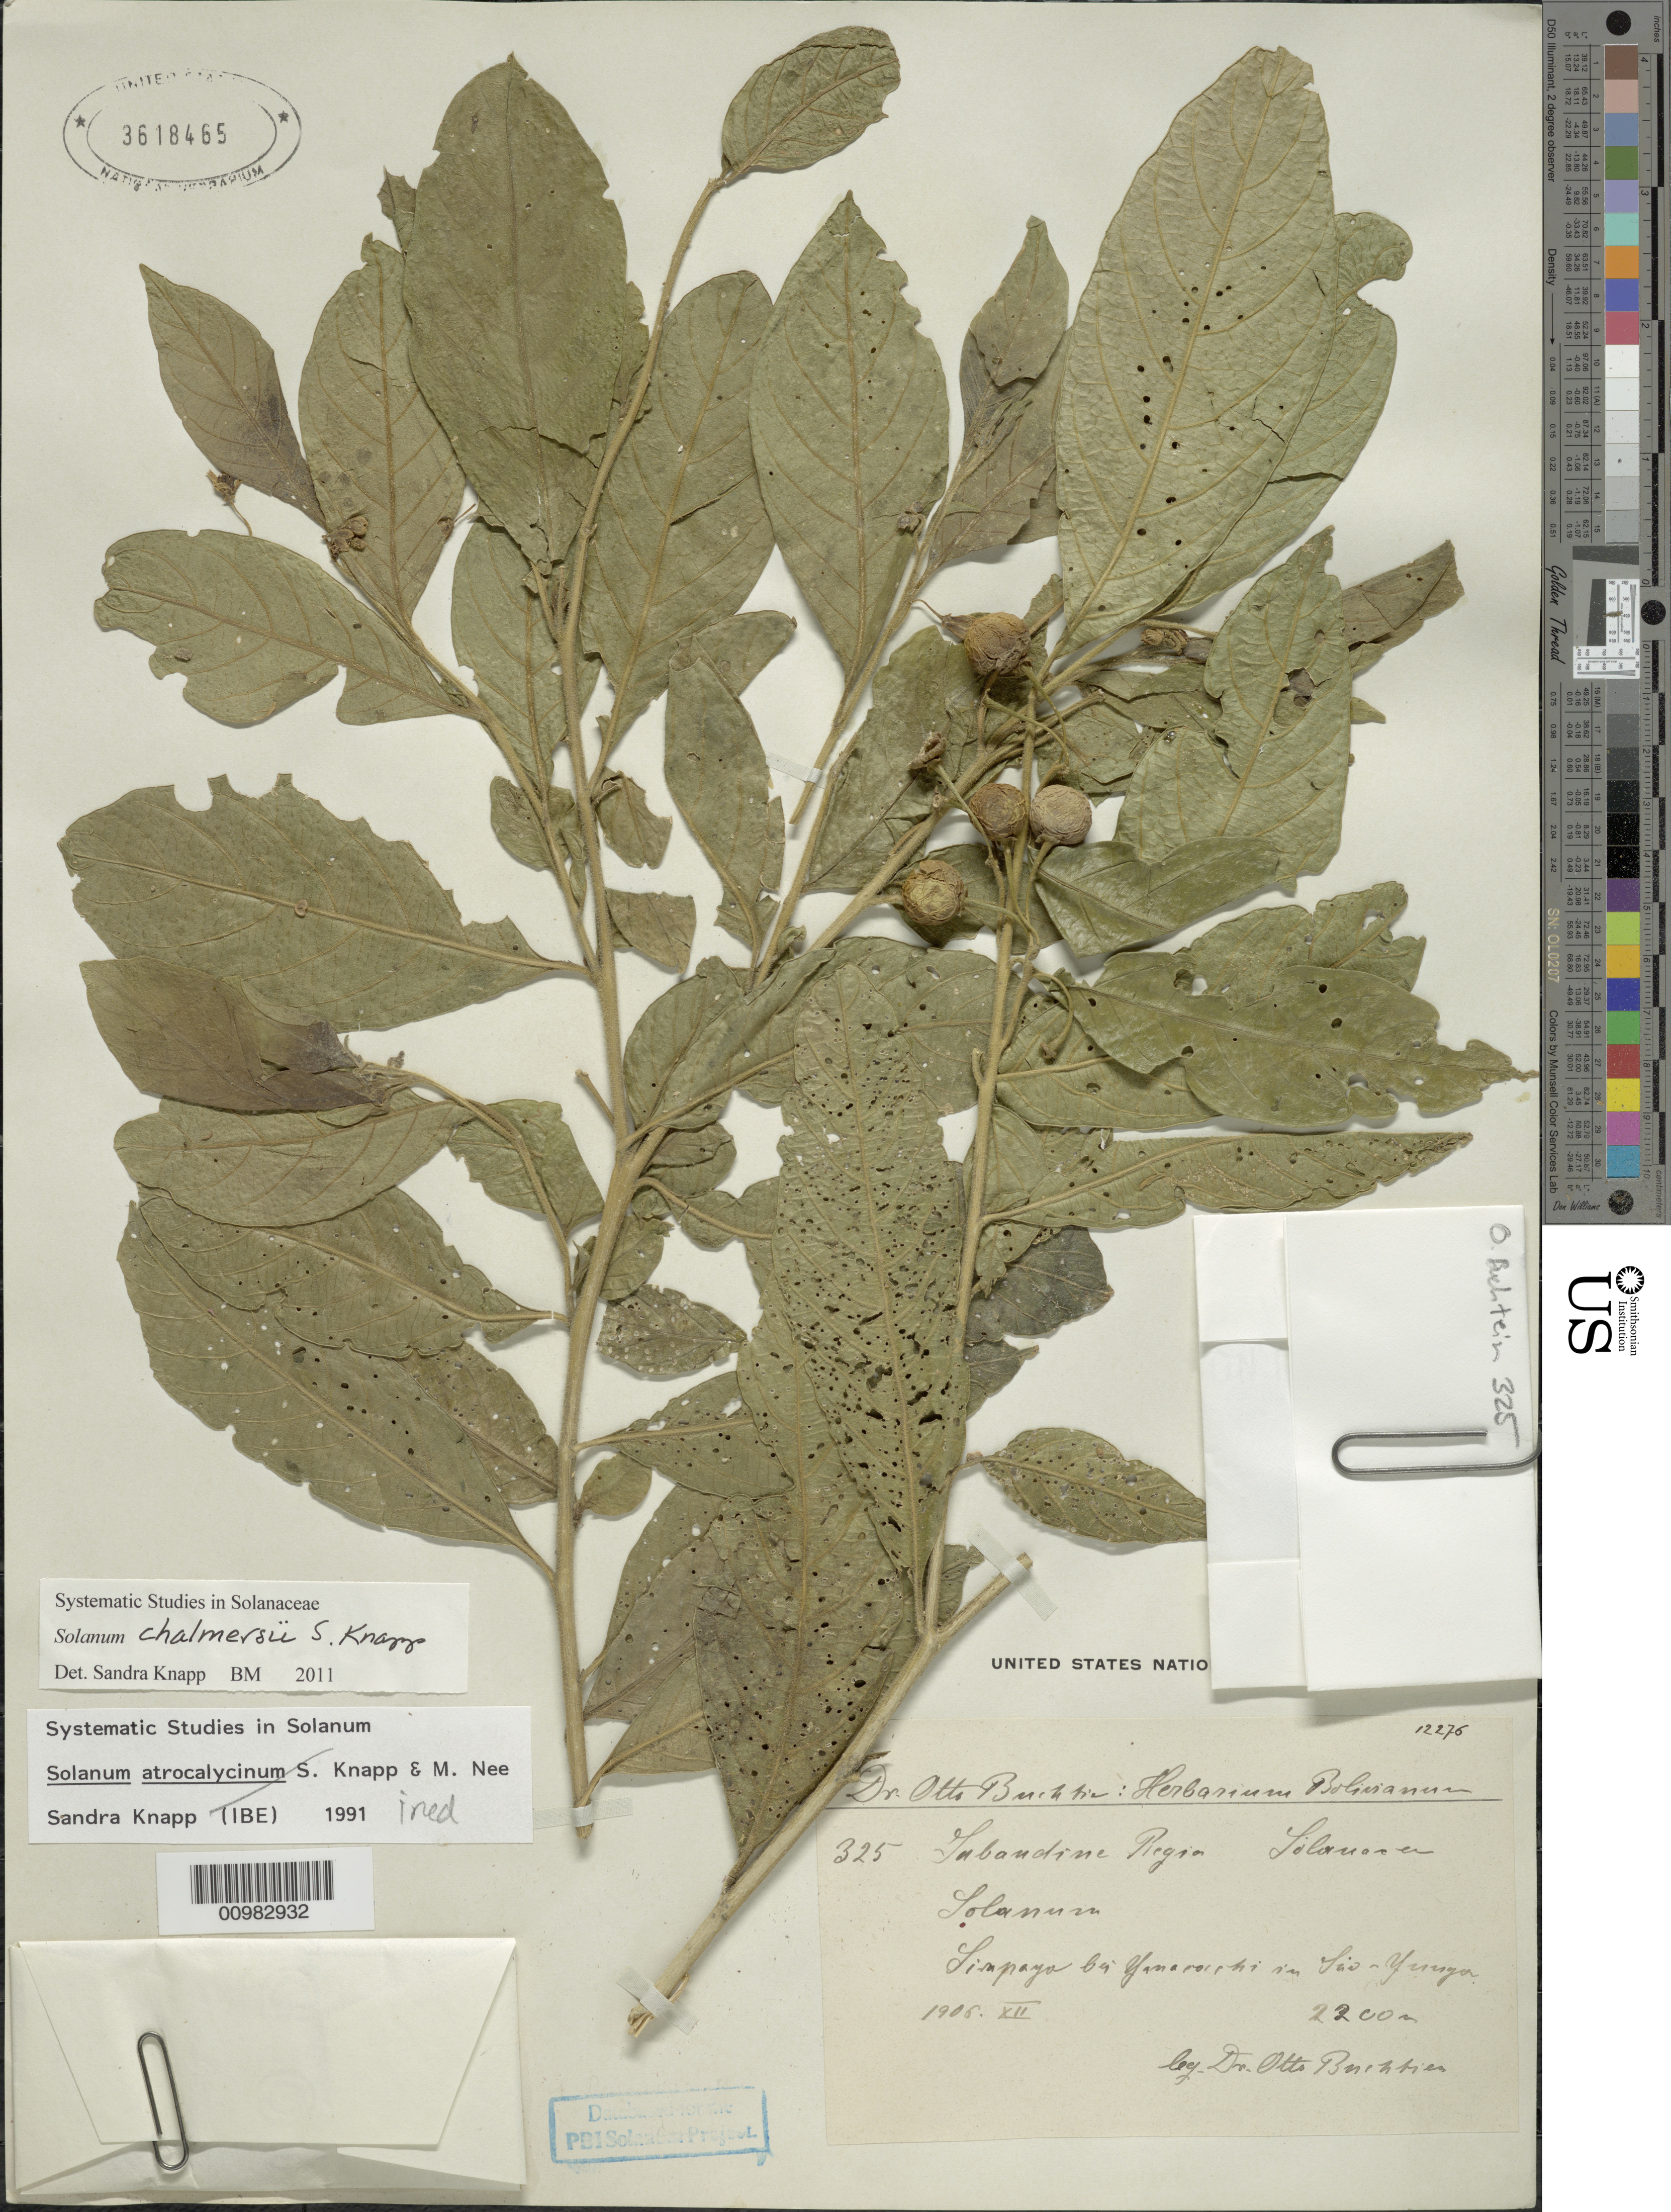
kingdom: Plantae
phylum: Tracheophyta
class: Magnoliopsida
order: Solanales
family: Solanaceae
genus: Solanum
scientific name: Solanum chalmersii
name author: S. Knapp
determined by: Knapp, S. D.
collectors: O. Buchtien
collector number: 325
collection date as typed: Dec 1906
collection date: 1906-12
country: Bolivia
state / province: La Paz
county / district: Sud Yungas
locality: bei Yanacachi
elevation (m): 2200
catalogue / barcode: US 3618465